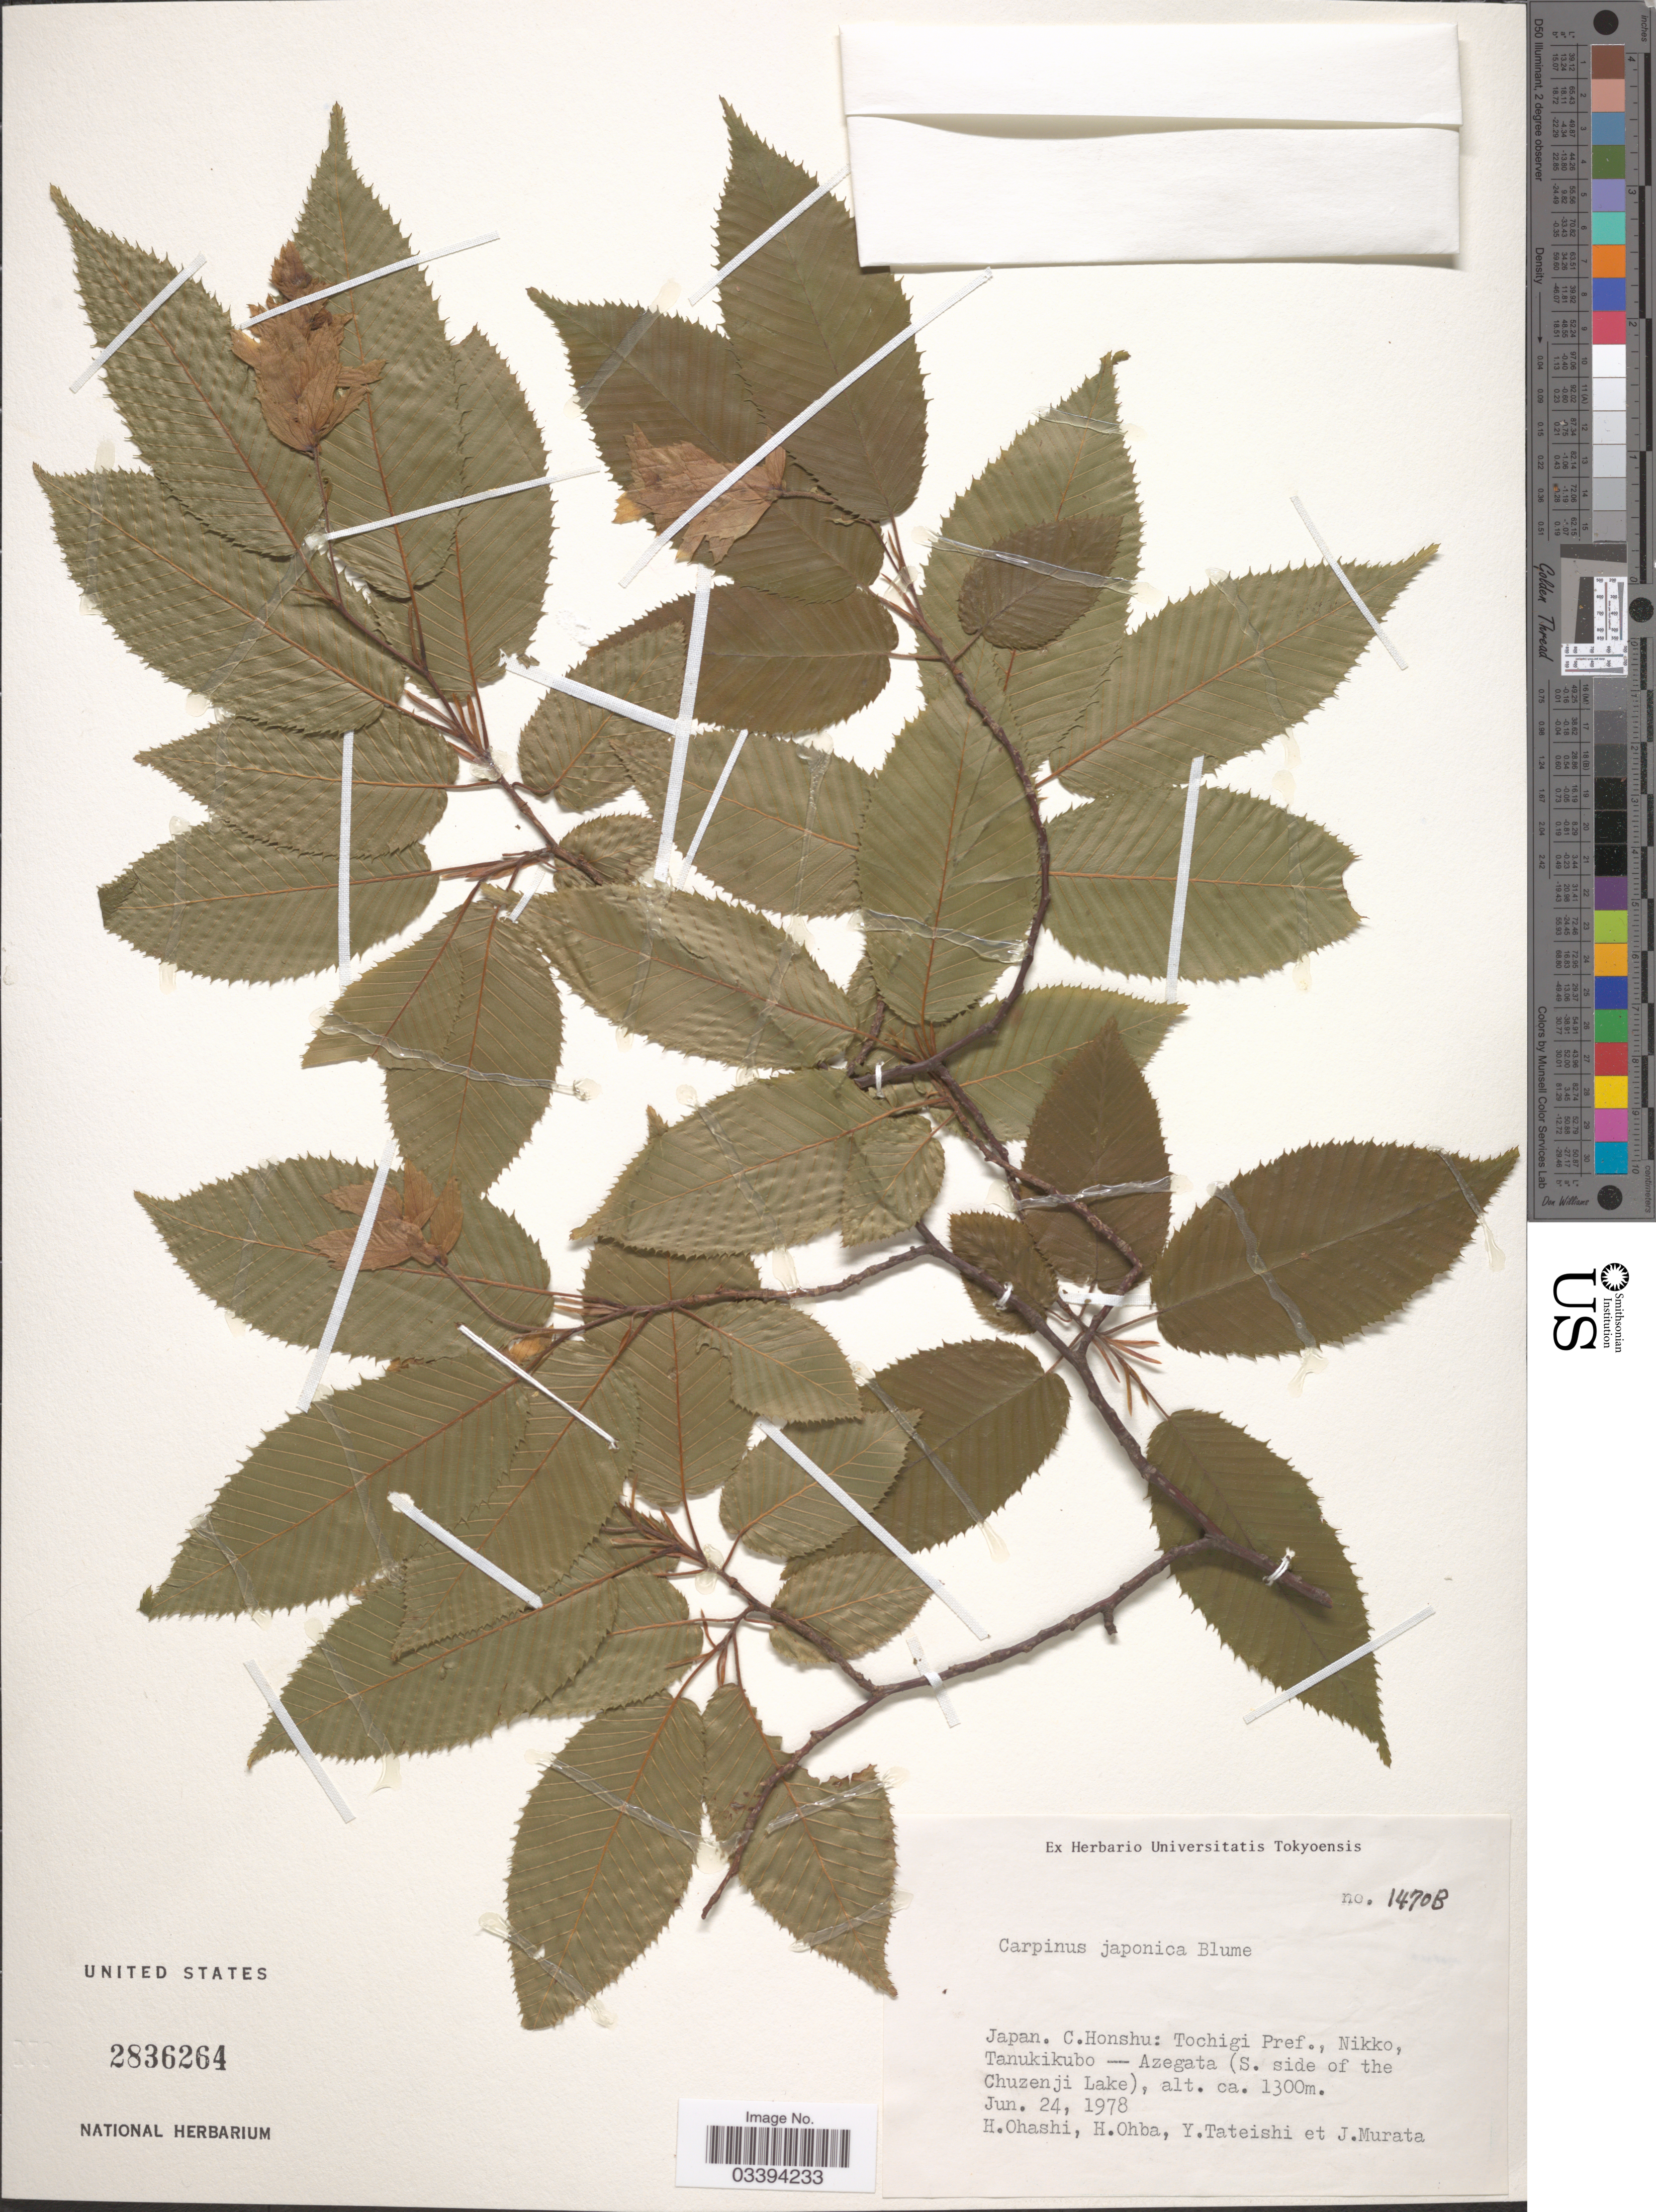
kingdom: Plantae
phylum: Tracheophyta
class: Magnoliopsida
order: Fagales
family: Betulaceae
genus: Carpinus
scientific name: Carpinus japonica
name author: Blume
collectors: H. Ohashi, H. Ohba, Y. Tateishi & J. Murata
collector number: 14708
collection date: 1978-06-24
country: Japan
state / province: Totigi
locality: C. Honshu: Tochigi Pref., Nikko, Tanukikubo Azegata (S. side of the Chuzenji Lake).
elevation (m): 1300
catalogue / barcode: US 2836264